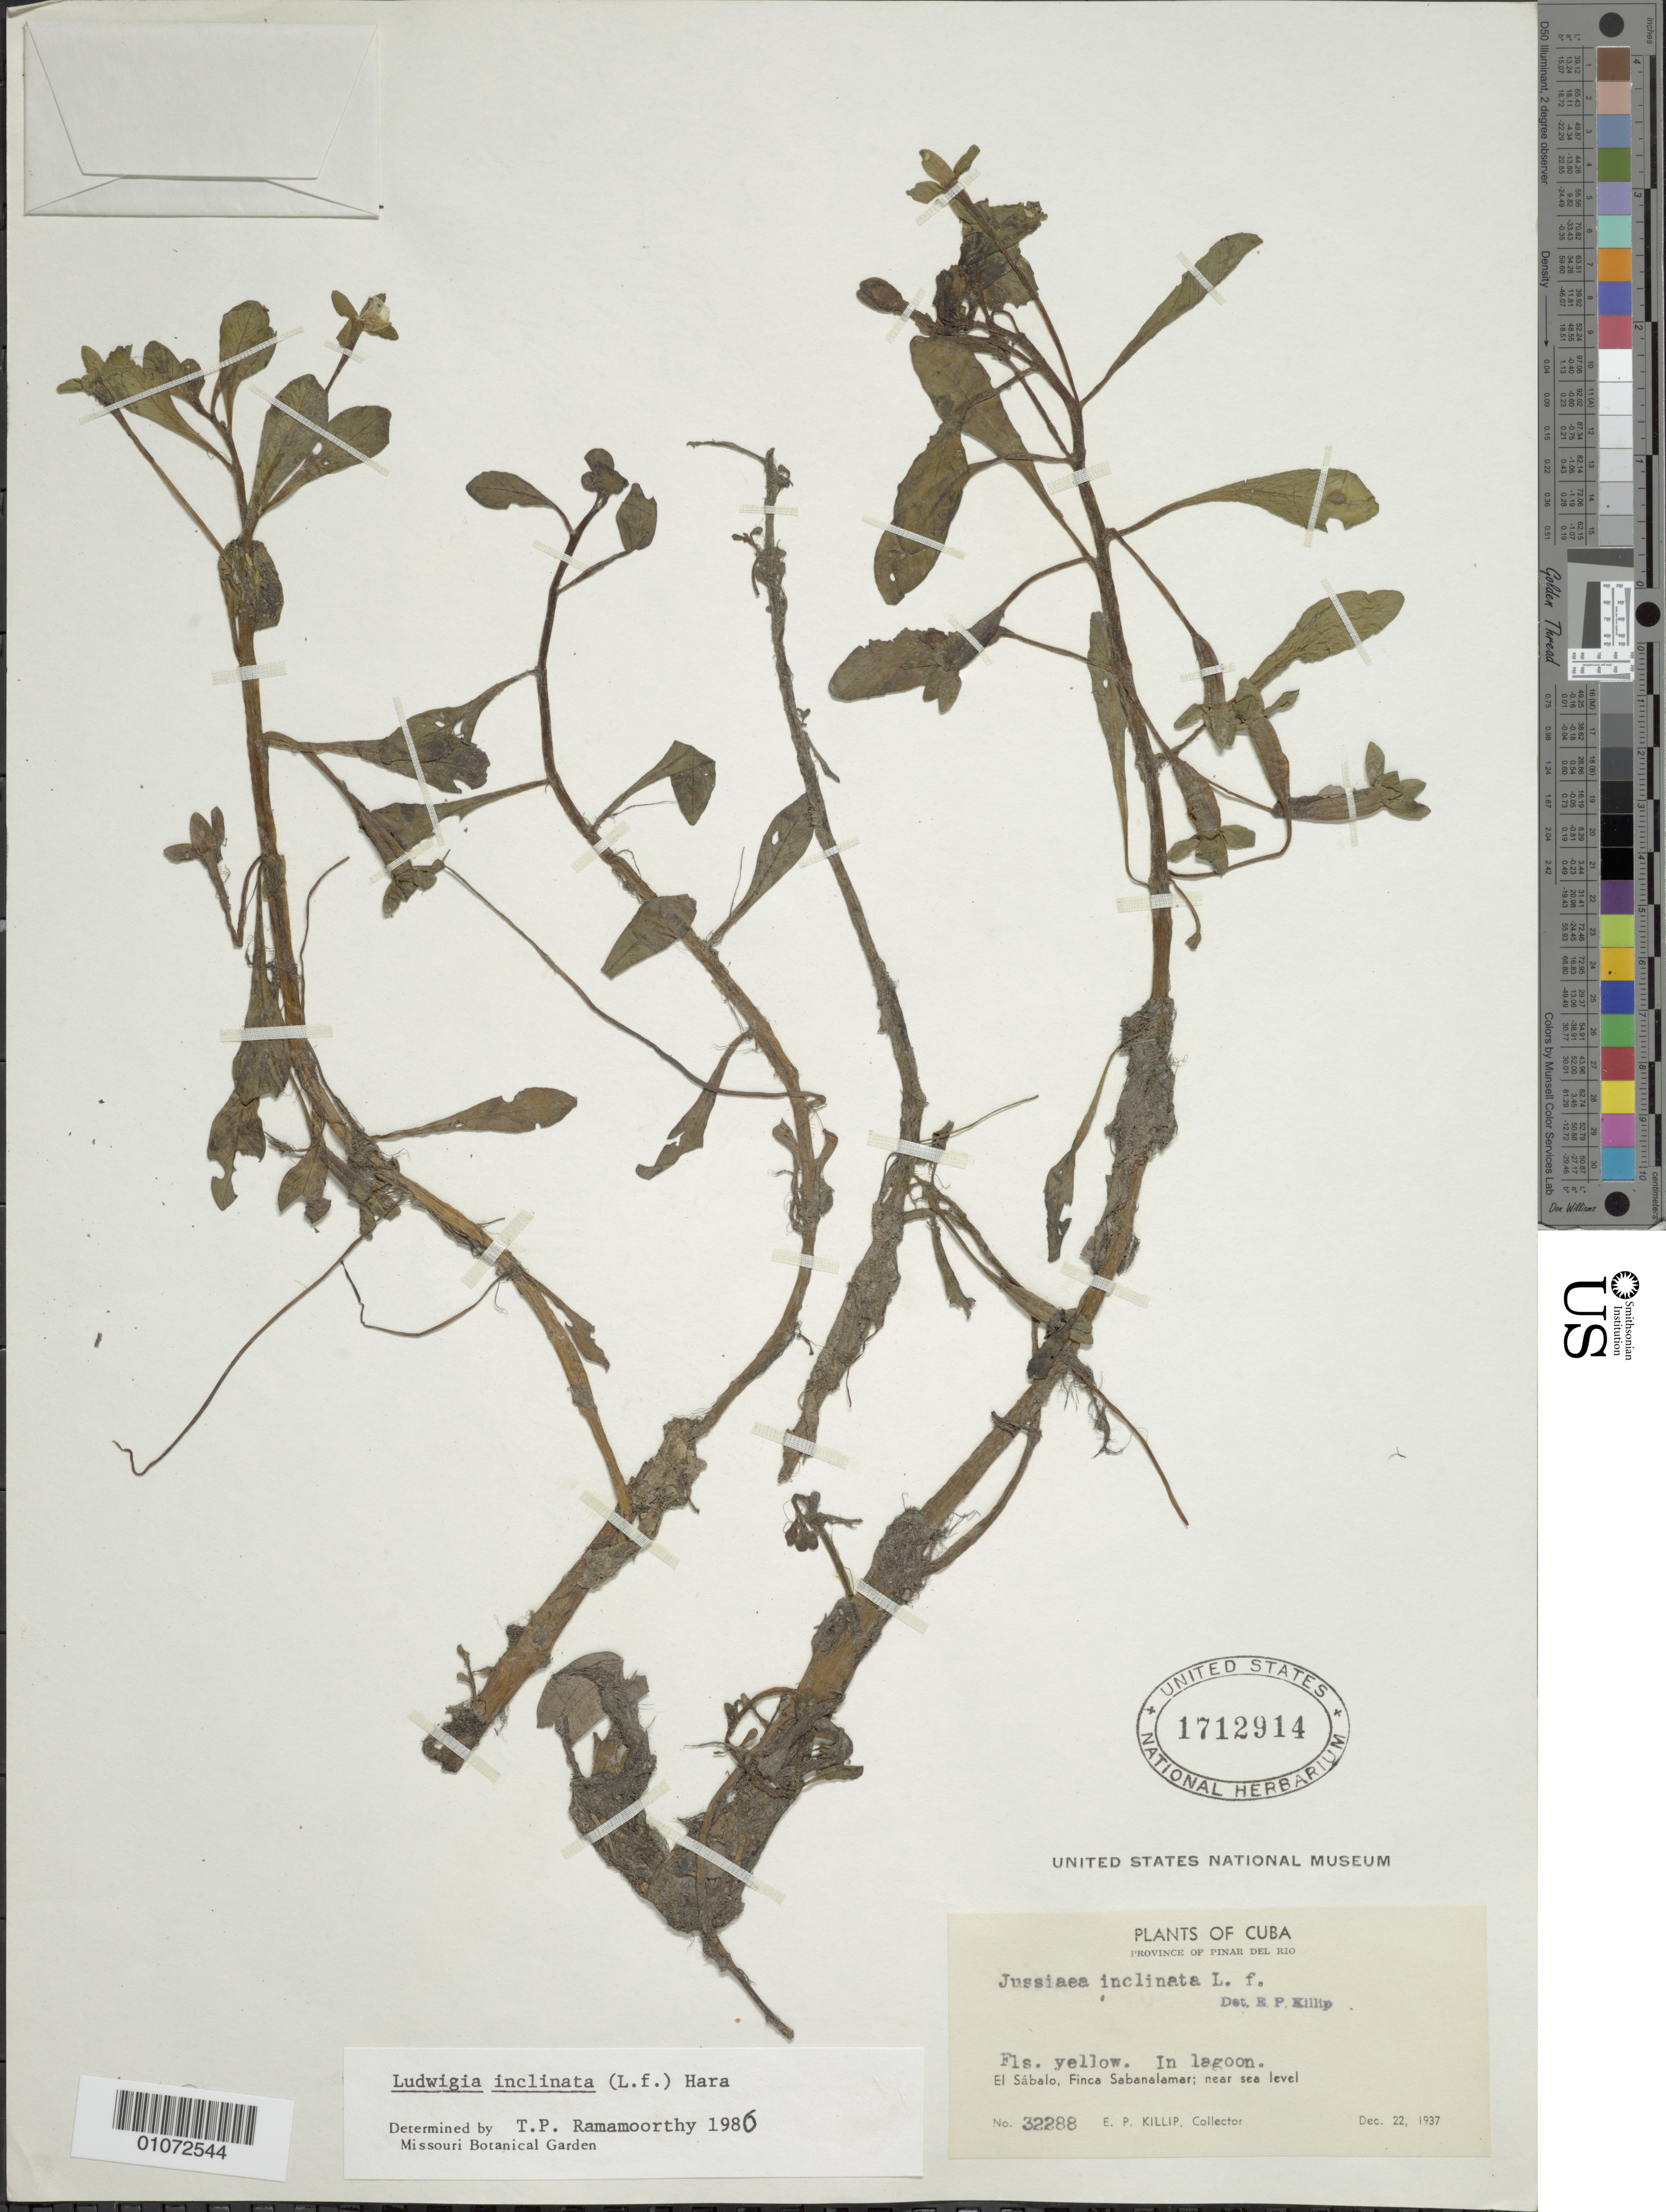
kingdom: Plantae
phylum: Tracheophyta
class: Magnoliopsida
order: Myrtales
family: Onagraceae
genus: Ludwigia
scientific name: Ludwigia inclinata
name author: (L. f.) M. Gómez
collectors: E. P. Killip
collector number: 32288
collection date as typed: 21 Dec 1937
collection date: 1937-12-21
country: Cuba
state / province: Pinar del Rio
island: Cuba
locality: El Sabalo, Finca Sabanalamar; near sea level, in lagoon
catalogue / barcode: US 1712914